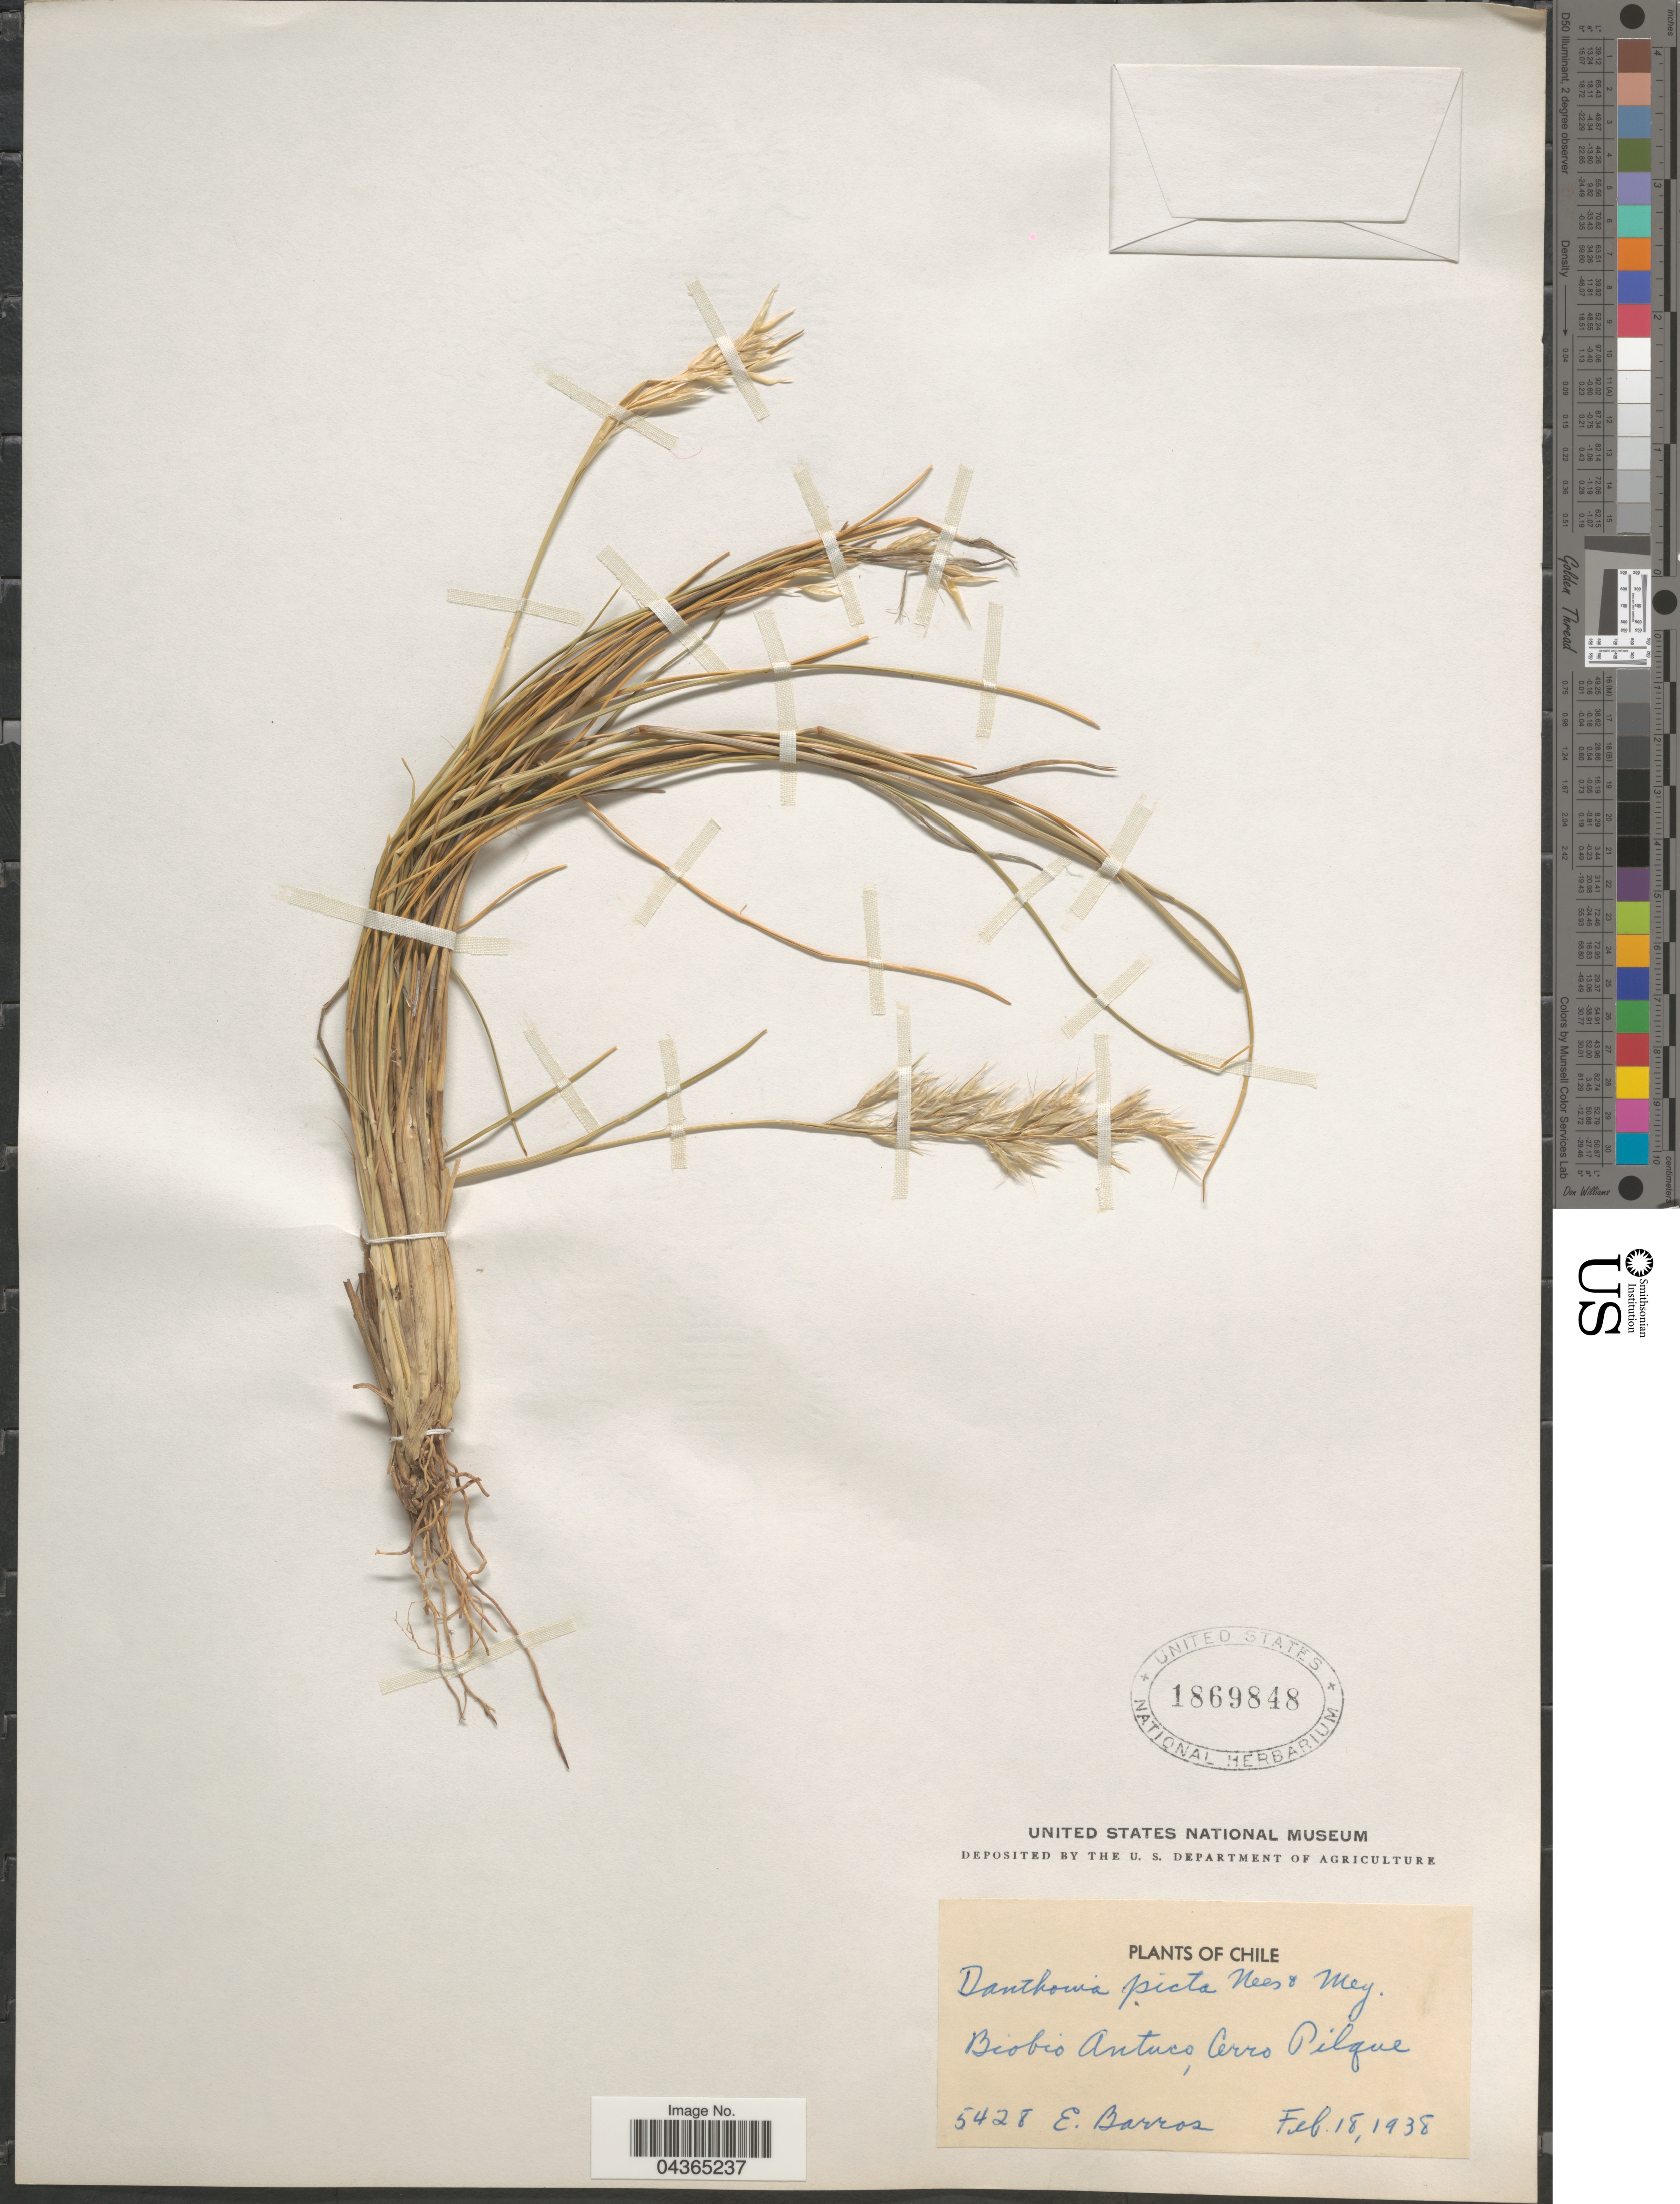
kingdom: Plantae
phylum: Tracheophyta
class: Liliopsida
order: Poales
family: Poaceae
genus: Rytidosperma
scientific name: Rytidosperma pictum var. pictum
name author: (Nees & Meyen) Nicora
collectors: E. Barros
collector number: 5428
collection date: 1938-02-18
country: Chile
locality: Biobio Antuco, Cerro Pilque.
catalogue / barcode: US 1869848